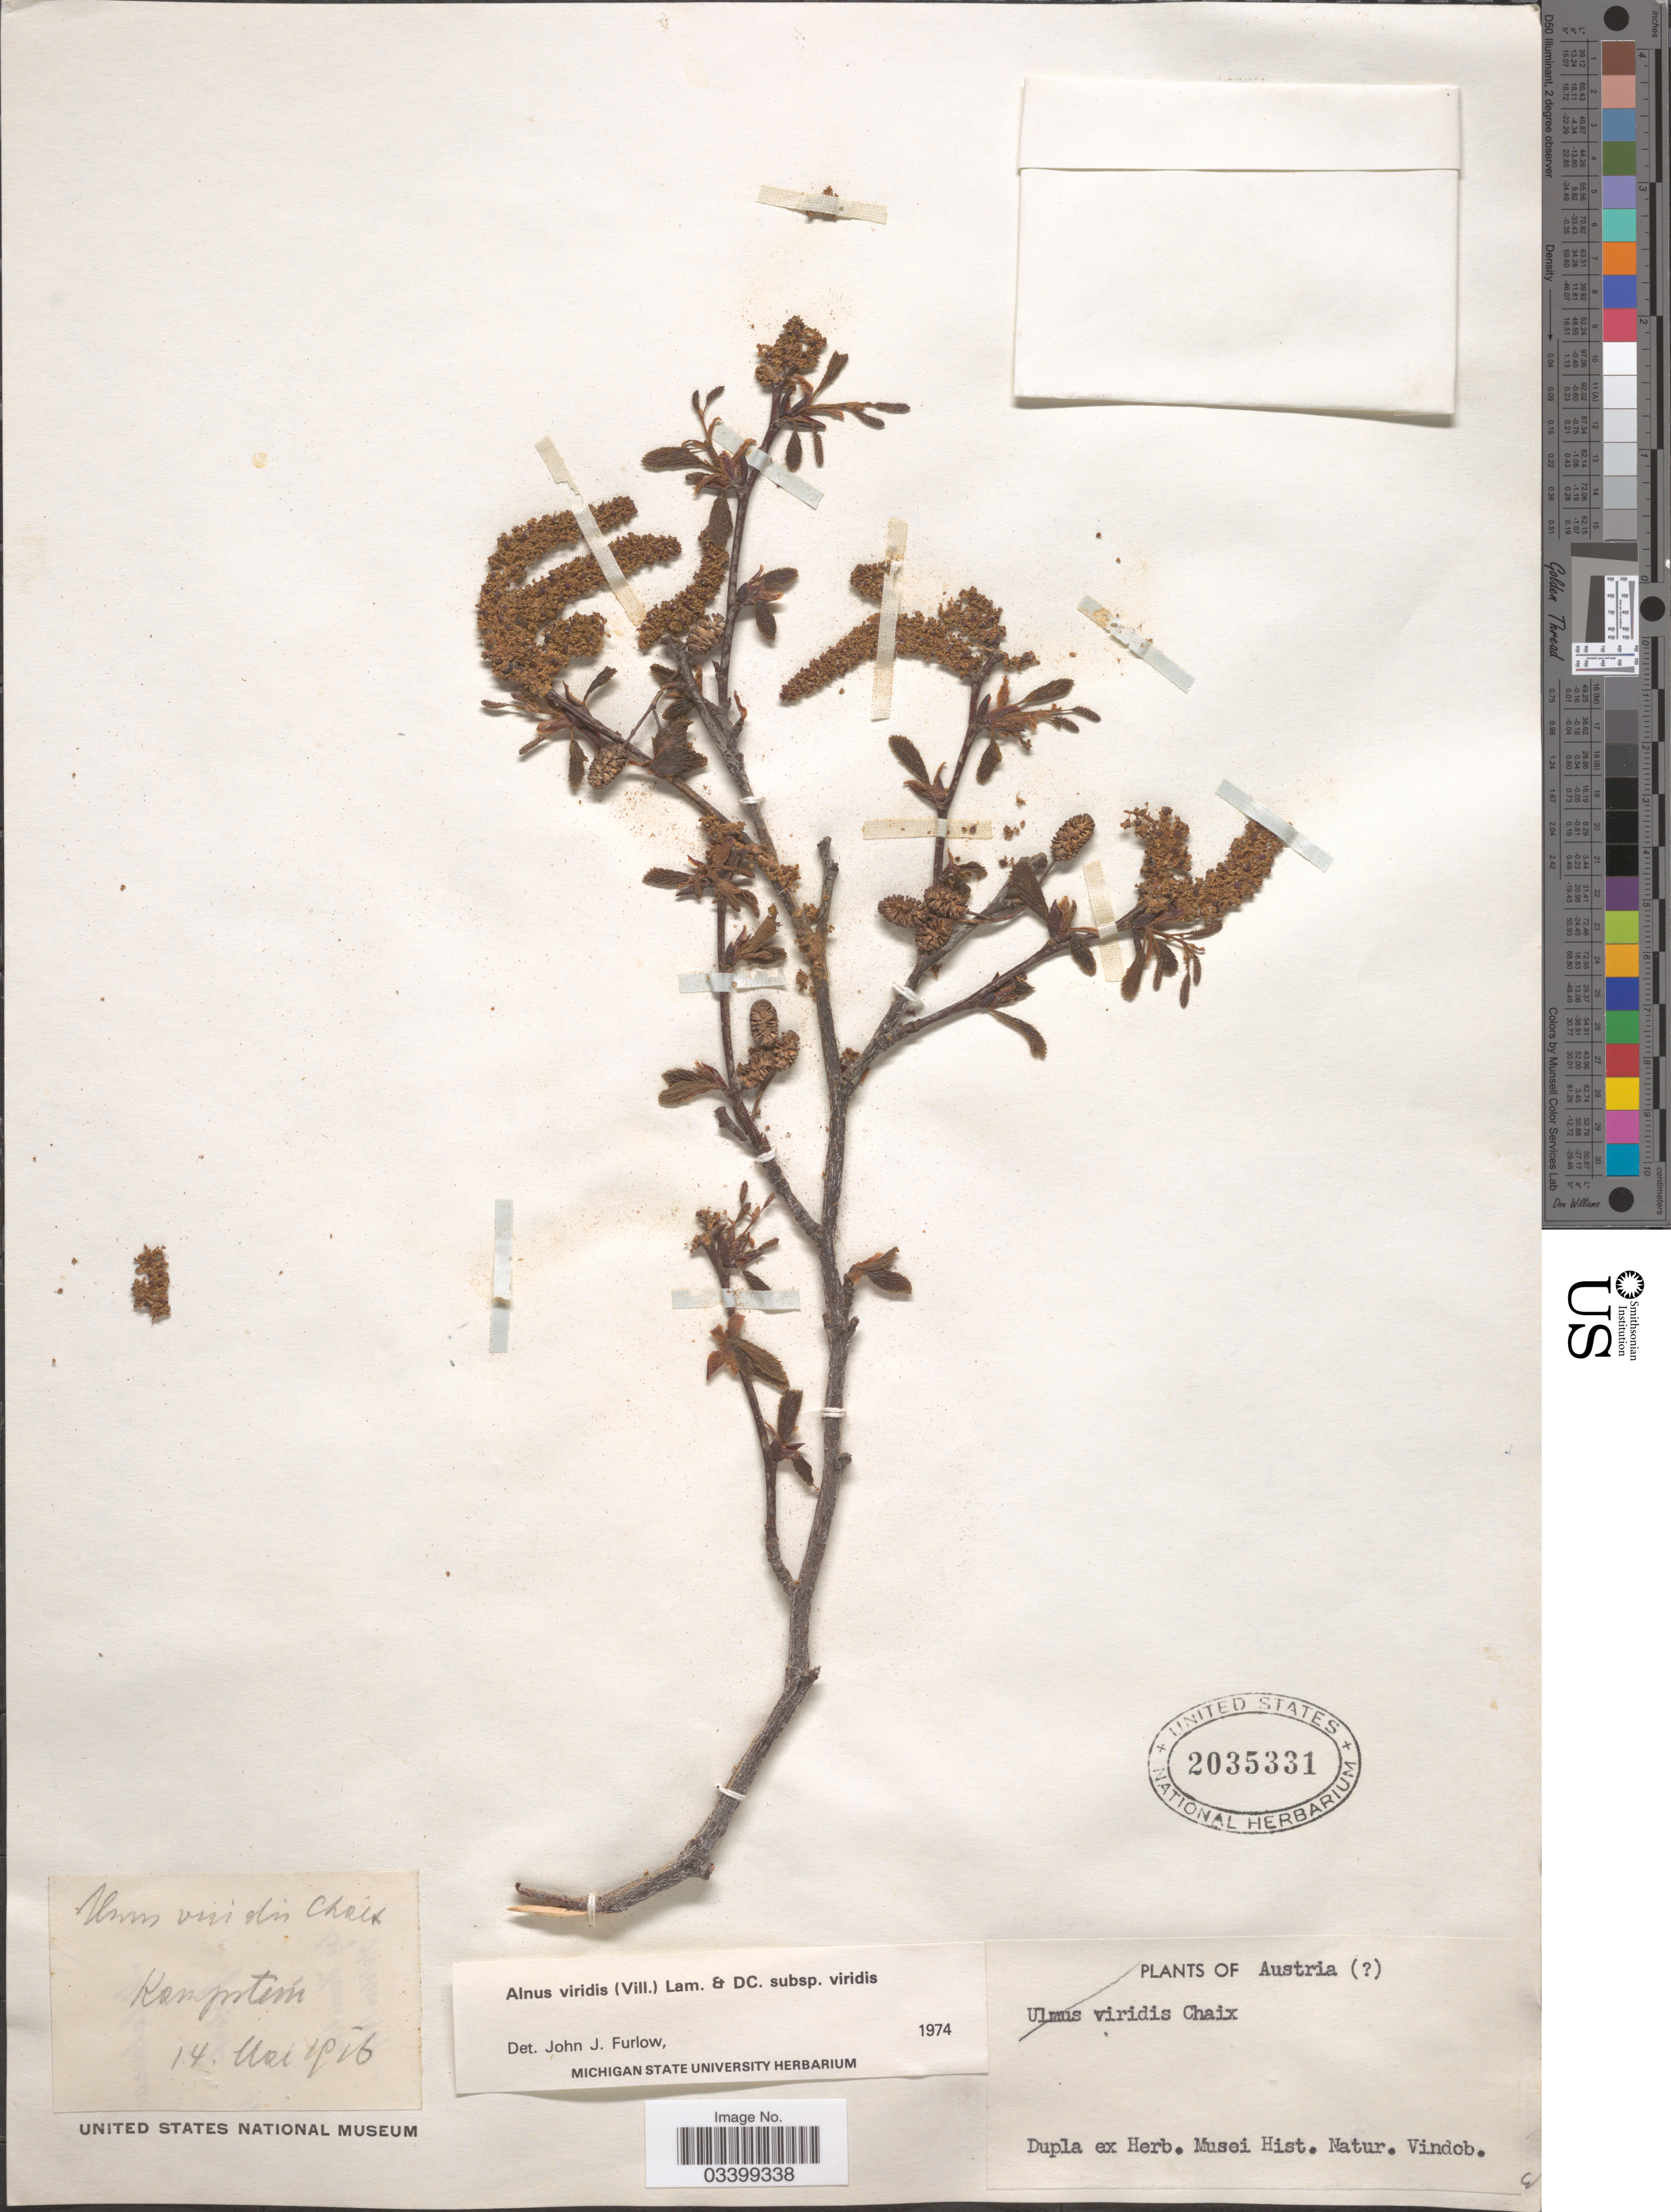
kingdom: Plantae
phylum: Tracheophyta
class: Magnoliopsida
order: Fagales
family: Betulaceae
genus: Alnus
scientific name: Alnus viridis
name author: (Chaix) DC.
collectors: ex herb. Musei Hist. Natur. Vindob.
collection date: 1916-05-14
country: Austria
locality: Kamptem [interpreted].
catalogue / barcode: US 2035331